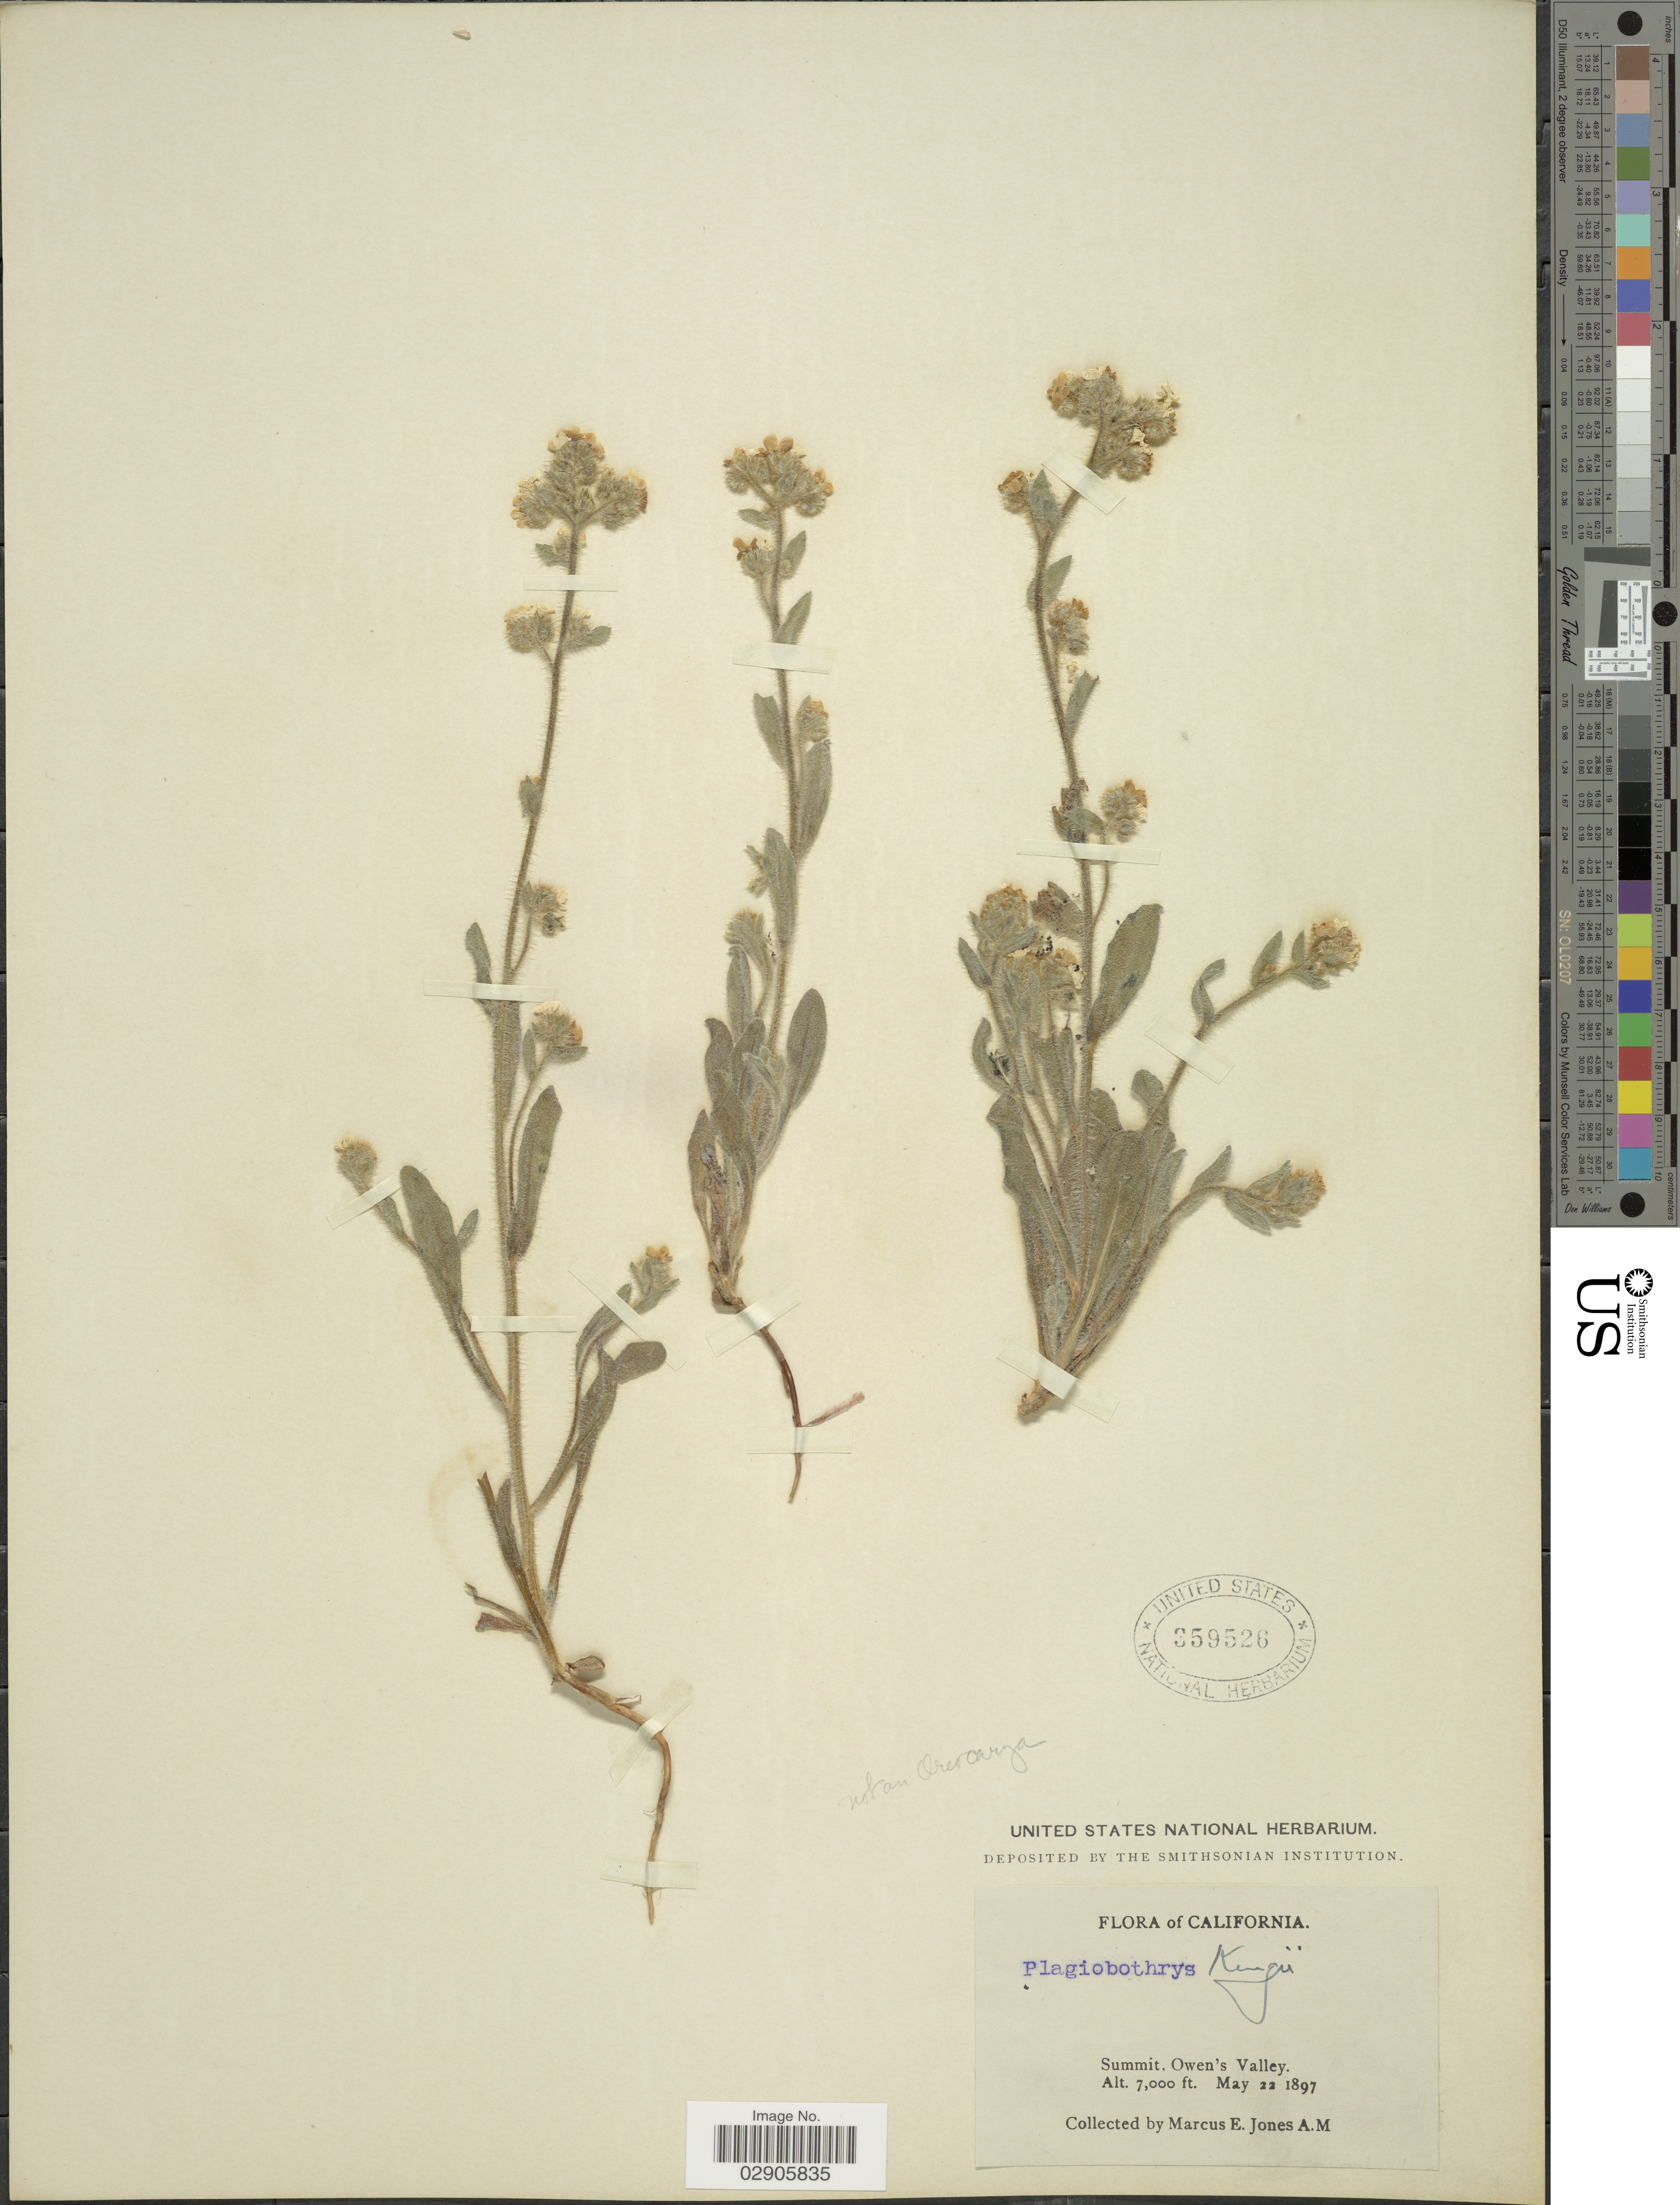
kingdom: Plantae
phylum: Tracheophyta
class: Magnoliopsida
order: Boraginales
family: Boraginaceae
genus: Plagiobothrys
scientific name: Plagiobothrys kingii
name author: (S. Watson) A. Gray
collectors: M. E. Jones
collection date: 1897-05-22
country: United States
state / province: California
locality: Summit, Owen's Valley.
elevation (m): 2134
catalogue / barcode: US 359526